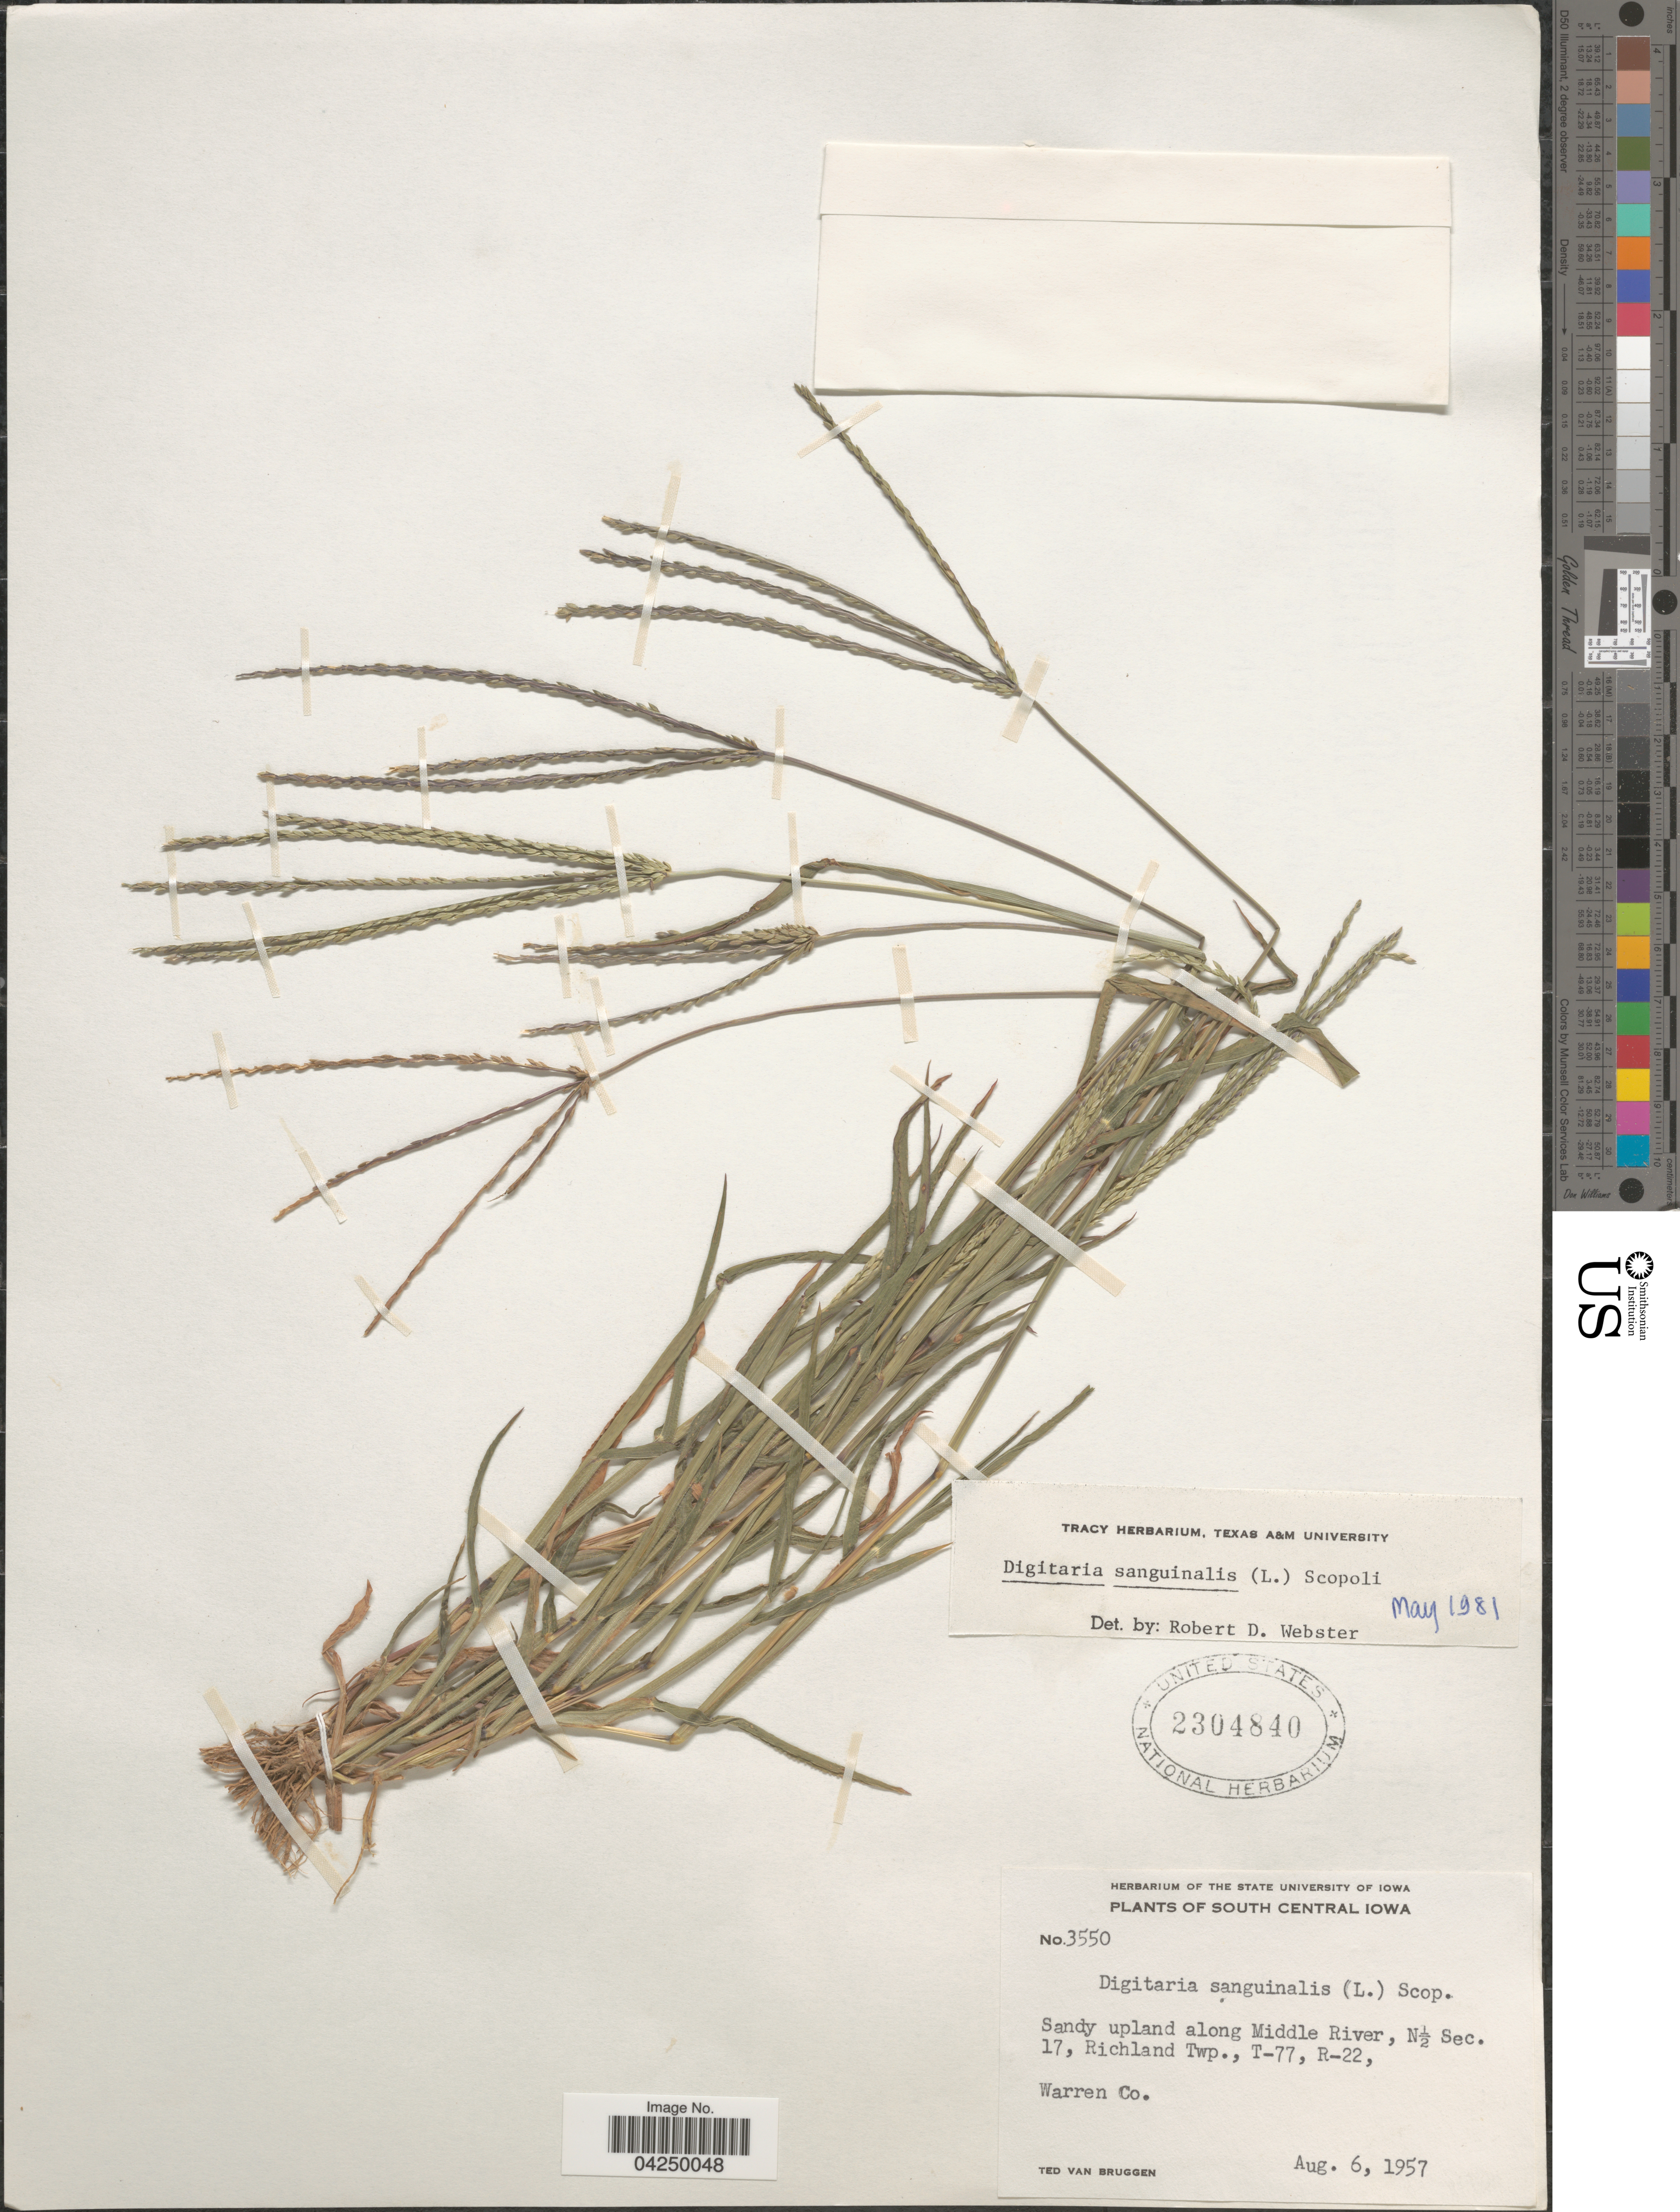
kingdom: Plantae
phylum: Tracheophyta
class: Liliopsida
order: Poales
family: Poaceae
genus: Digitaria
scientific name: Digitaria sanguinalis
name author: (L.) Scop.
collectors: T. van Bruggen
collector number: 3550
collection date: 1957-08-06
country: United States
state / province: Iowa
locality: South Central Iowa. Sandy upland along Middle River, N½ Sec. 17, Richland Twp., T-77, R-22, Warren Co.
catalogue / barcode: US 2304840